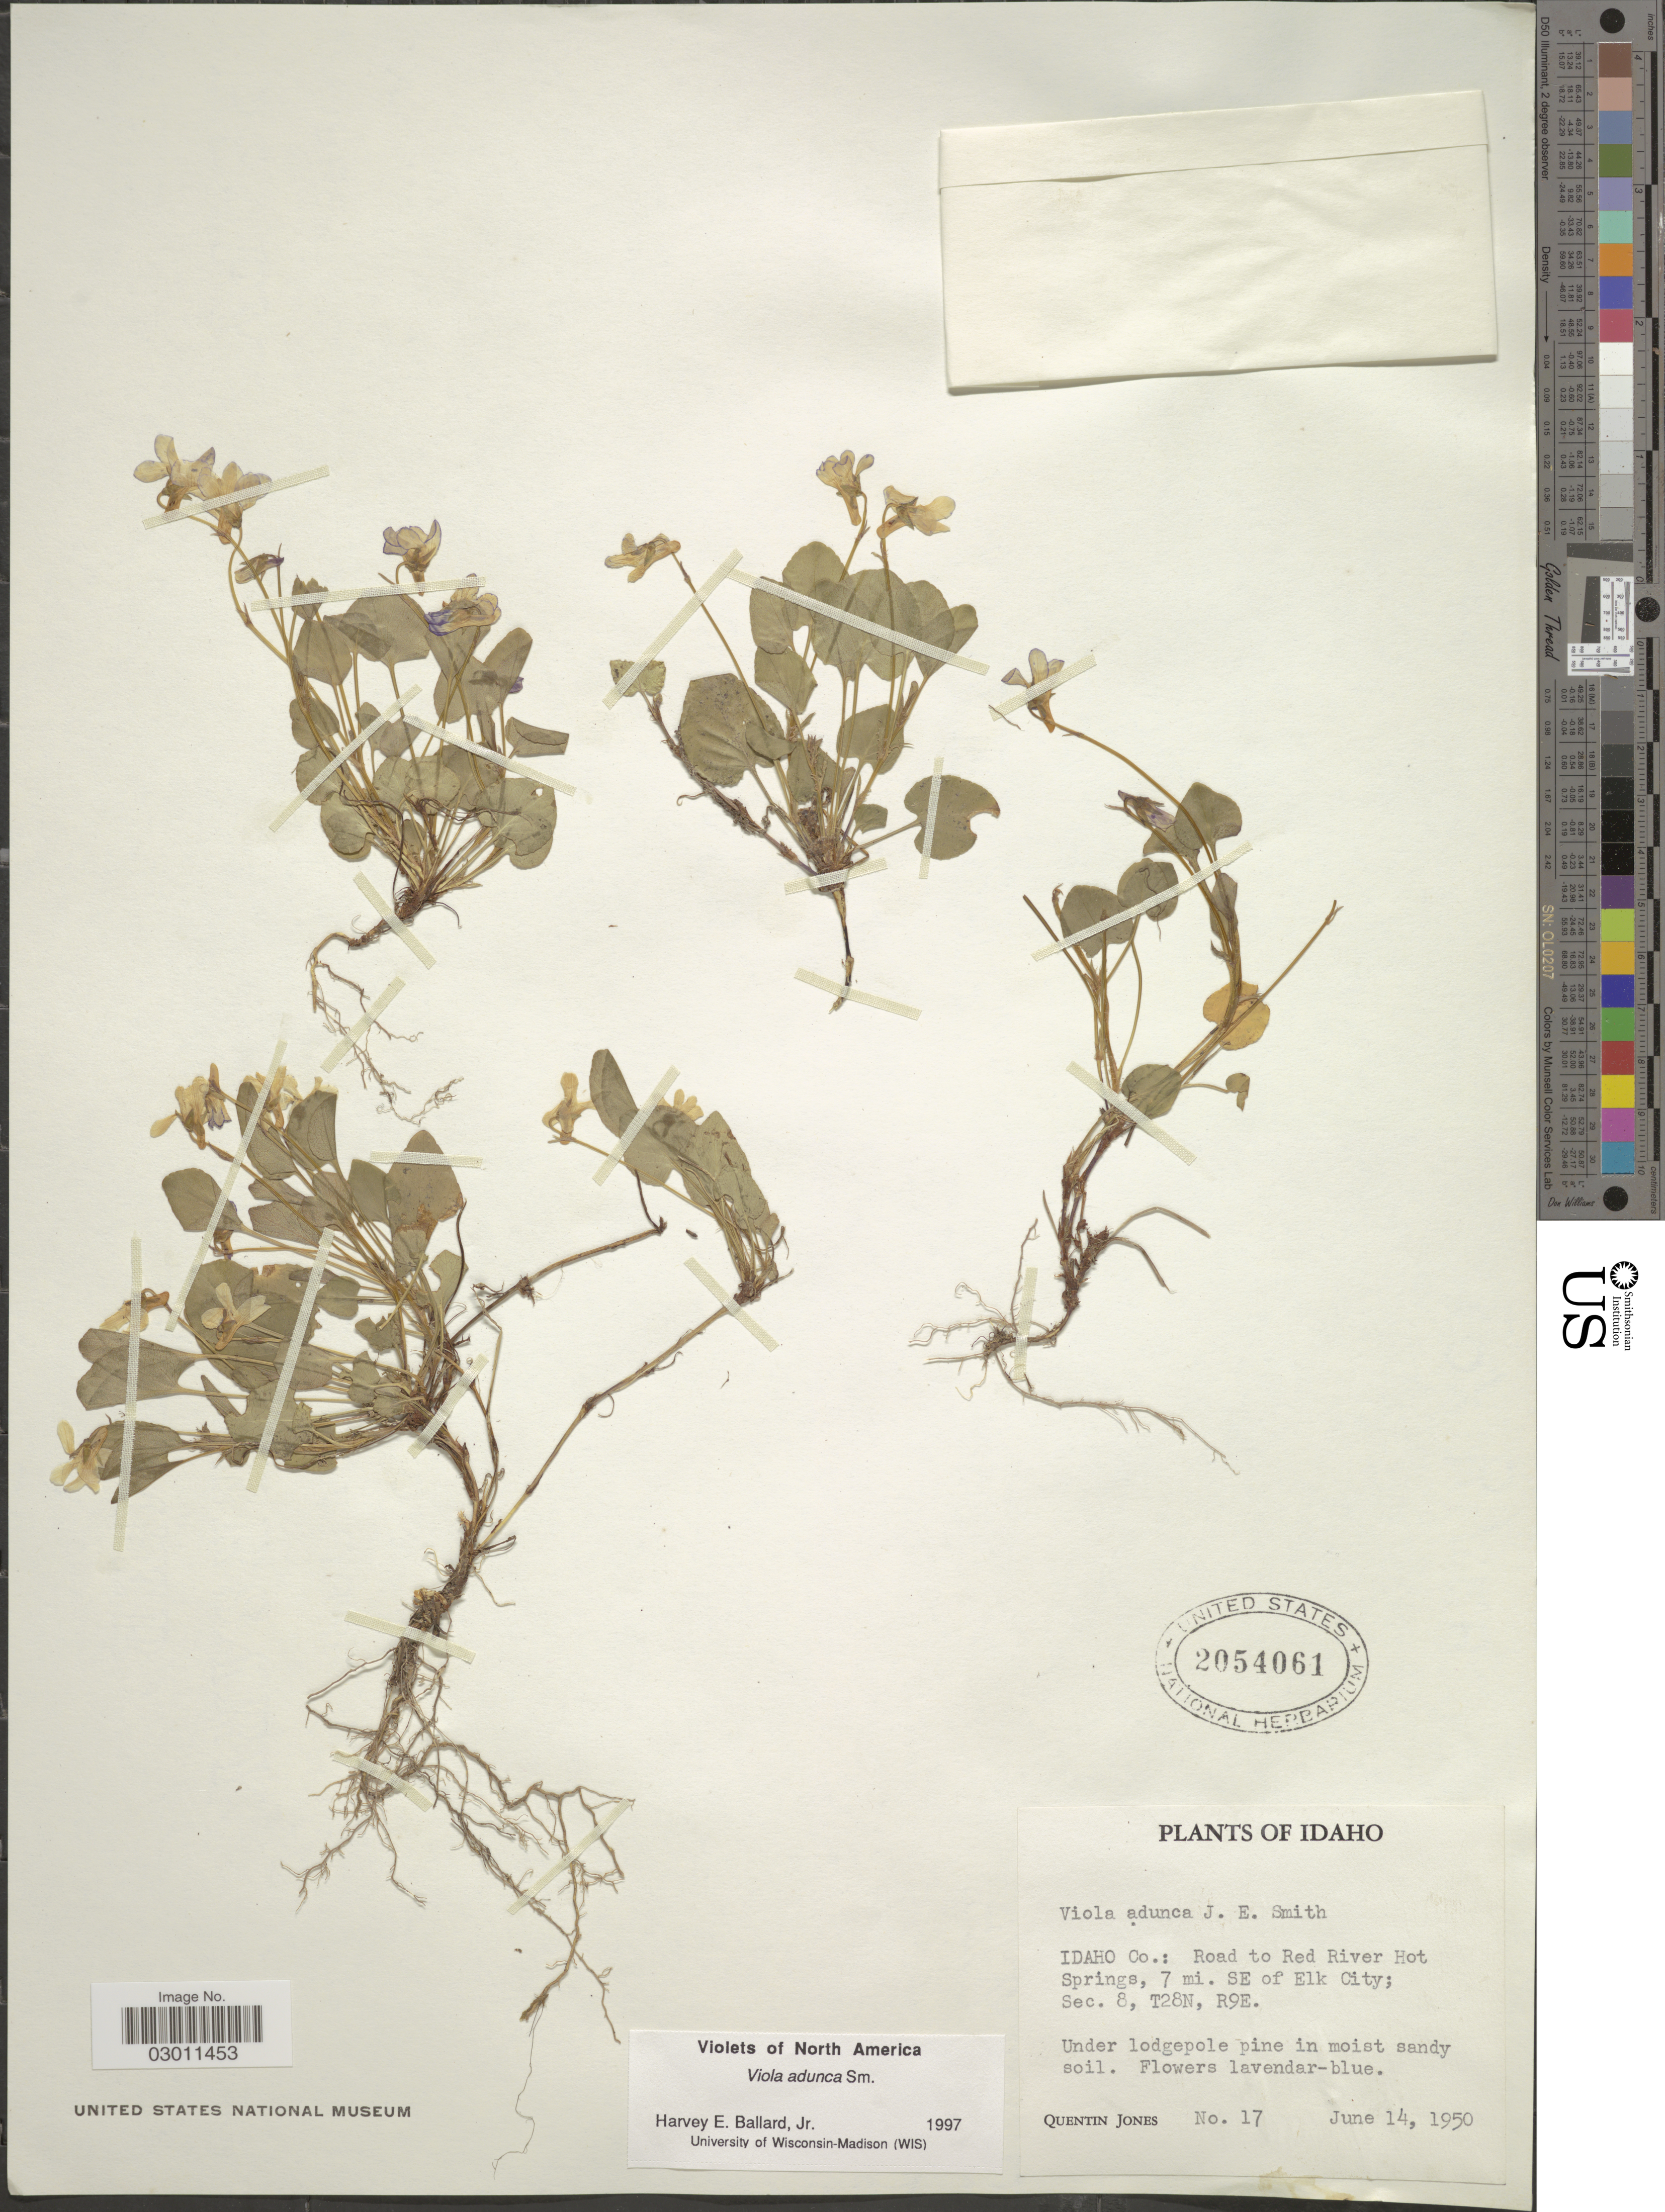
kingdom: Plantae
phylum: Tracheophyta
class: Magnoliopsida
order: Malpighiales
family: Violaceae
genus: Viola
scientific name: Viola adunca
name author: Sm.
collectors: Q. Jones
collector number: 17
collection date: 1950-06-14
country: United States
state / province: Idaho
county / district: Idaho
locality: Road to Red River Hot Springs, 7 mi. SE of Elk City; Sec. 8, T28N, R9E.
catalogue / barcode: US 2054061